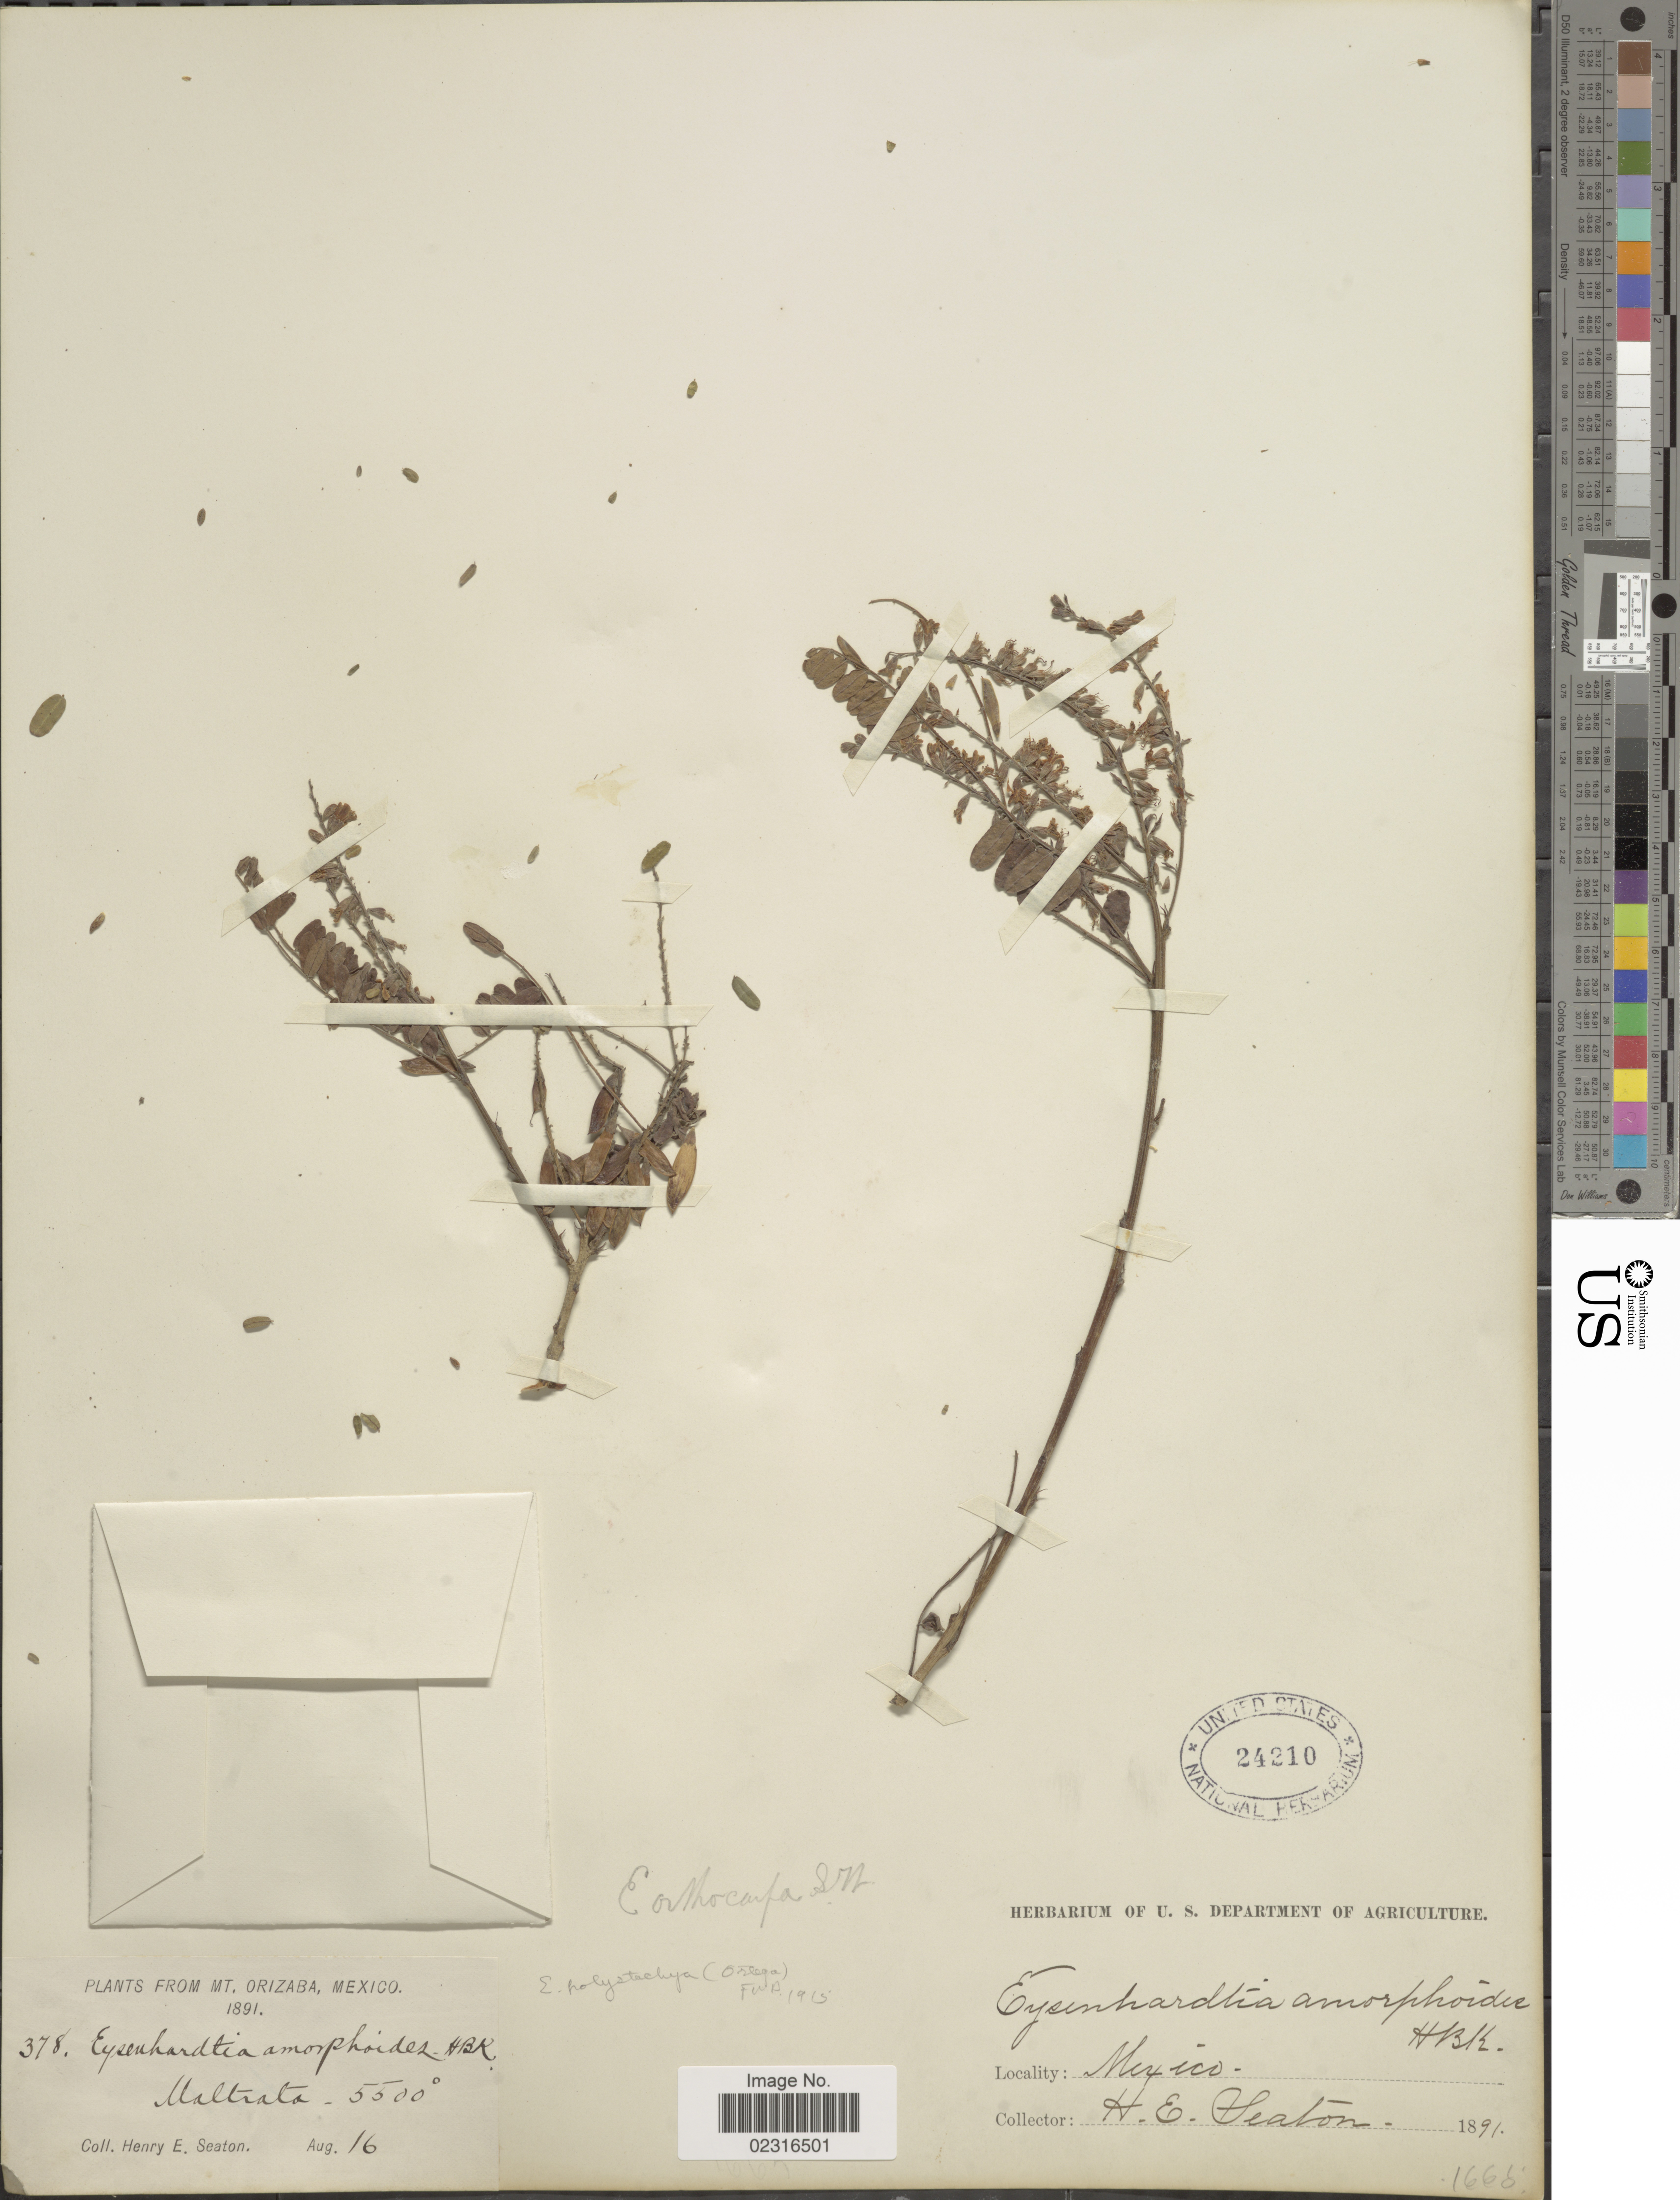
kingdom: Plantae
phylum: Tracheophyta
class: Magnoliopsida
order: Fabales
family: Fabaceae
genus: Eysenhardtia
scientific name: Eysenhardtia polystachya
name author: (Ortega) Sarg.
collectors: H. E. Seaton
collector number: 378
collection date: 1891-08-16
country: Mexico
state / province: Veracruz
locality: Mt. Orizaba, Maltrata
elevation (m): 1676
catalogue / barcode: US 24210